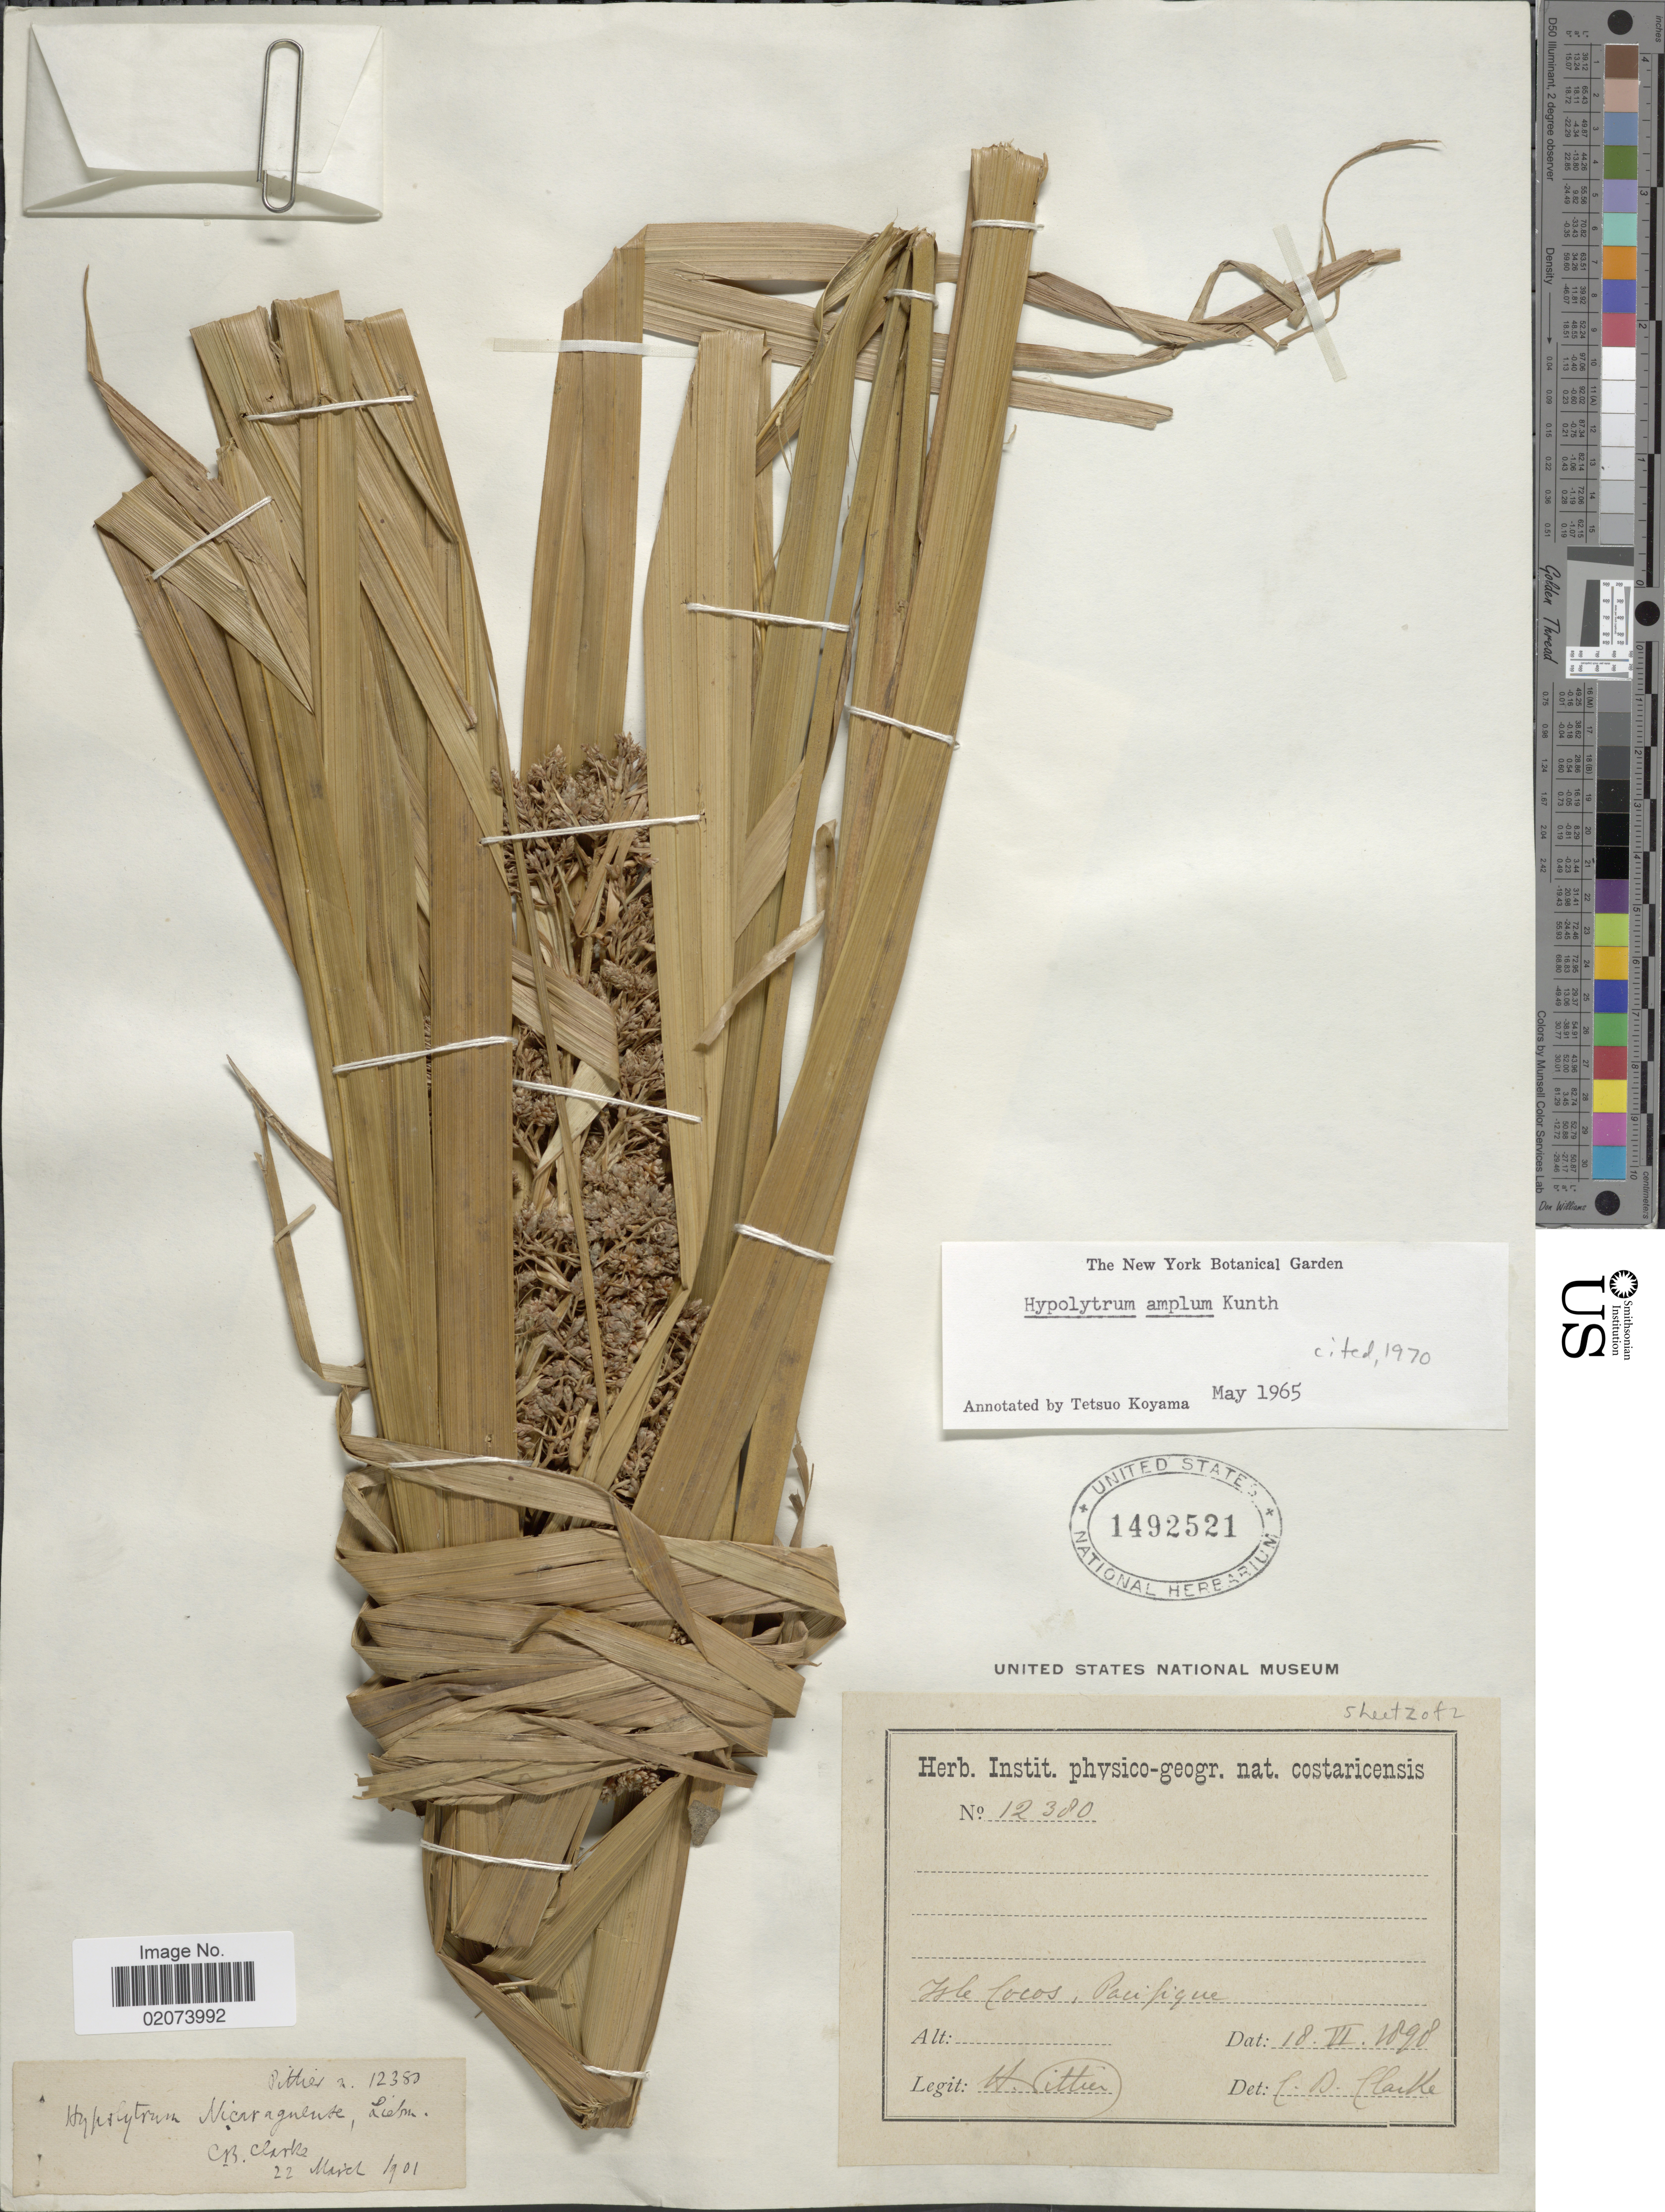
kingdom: Plantae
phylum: Tracheophyta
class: Liliopsida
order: Poales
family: Cyperaceae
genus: Hypolytrum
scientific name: Hypolytrum amplissimum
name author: M. Alves & W.W. Thomas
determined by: Strong, Mark T., (BOT), Smithsonian Institution - National Museum of Natural History (UNITED STATES)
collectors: H. F. Pittier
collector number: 12380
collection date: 1898-06-18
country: Costa Rica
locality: Isle Cocos, Pacifique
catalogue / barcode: US 1492521